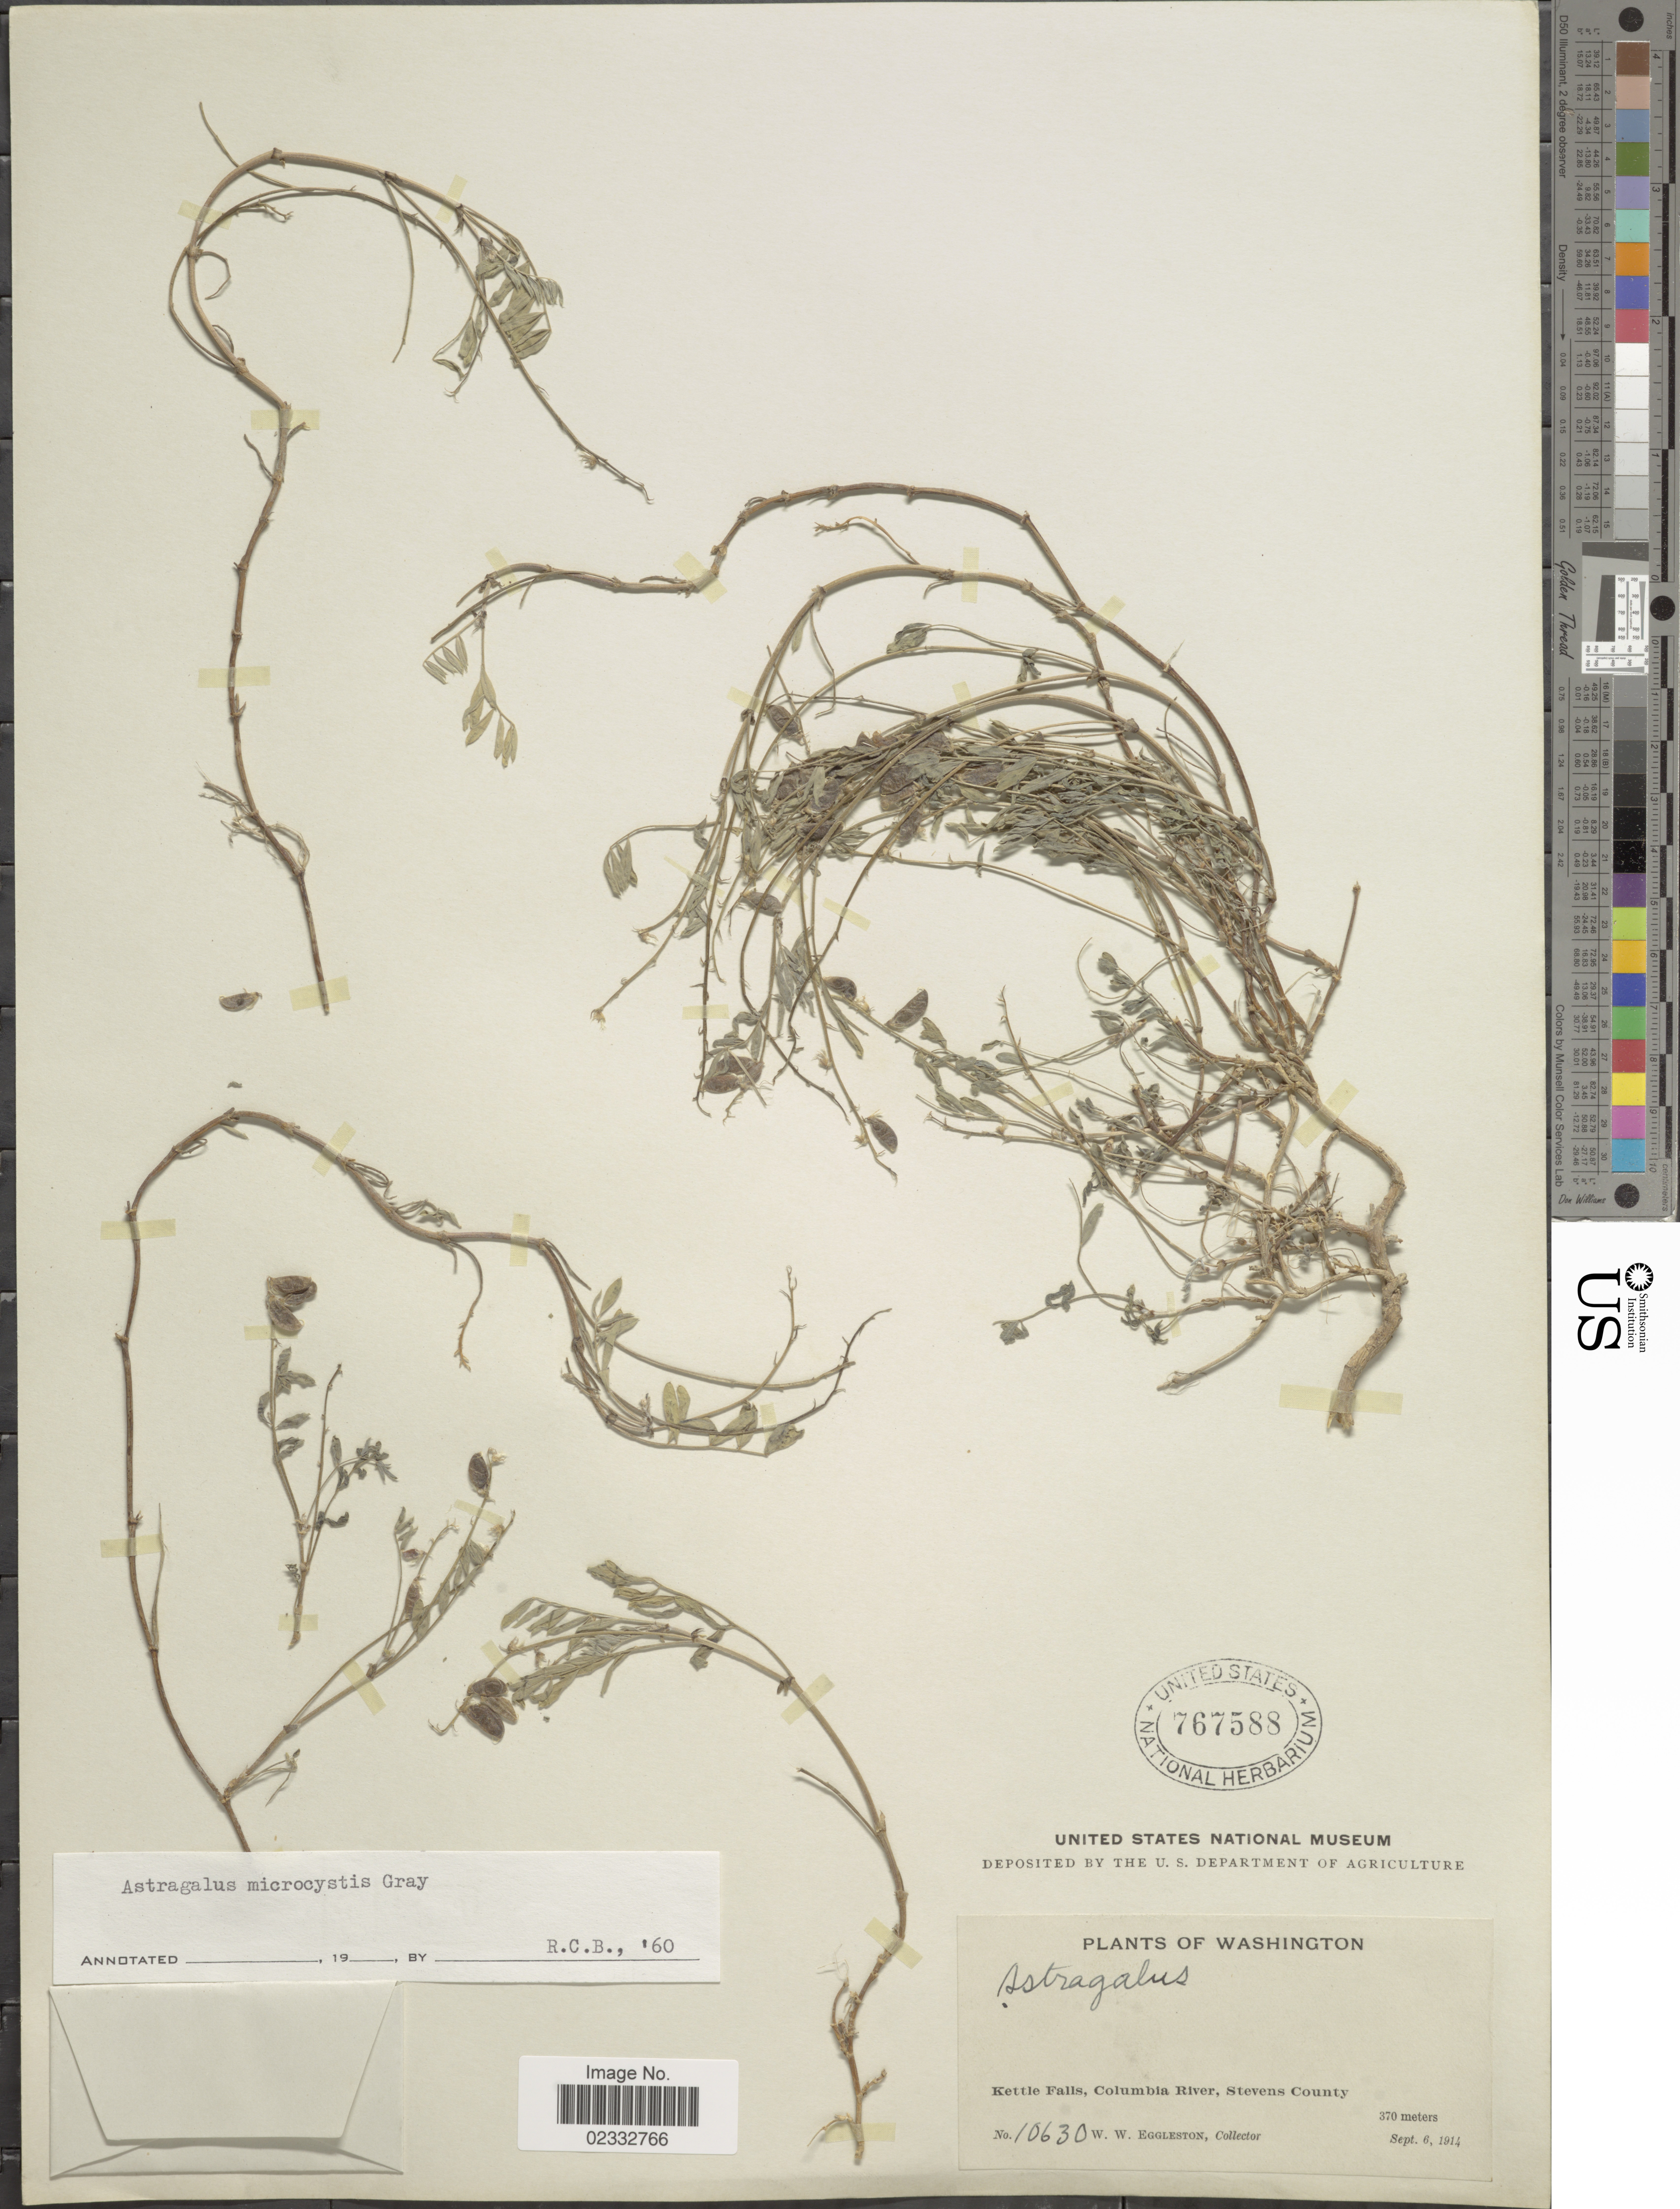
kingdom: Plantae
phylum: Tracheophyta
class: Magnoliopsida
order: Fabales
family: Fabaceae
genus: Astragalus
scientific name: Astragalus microcystis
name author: A. Gray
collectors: W. W. Eggleston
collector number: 10630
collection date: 1914-09-06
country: United States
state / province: Washington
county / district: Stevens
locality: Kettle Falls, Columbia River, Stevens County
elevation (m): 370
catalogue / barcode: US 767588